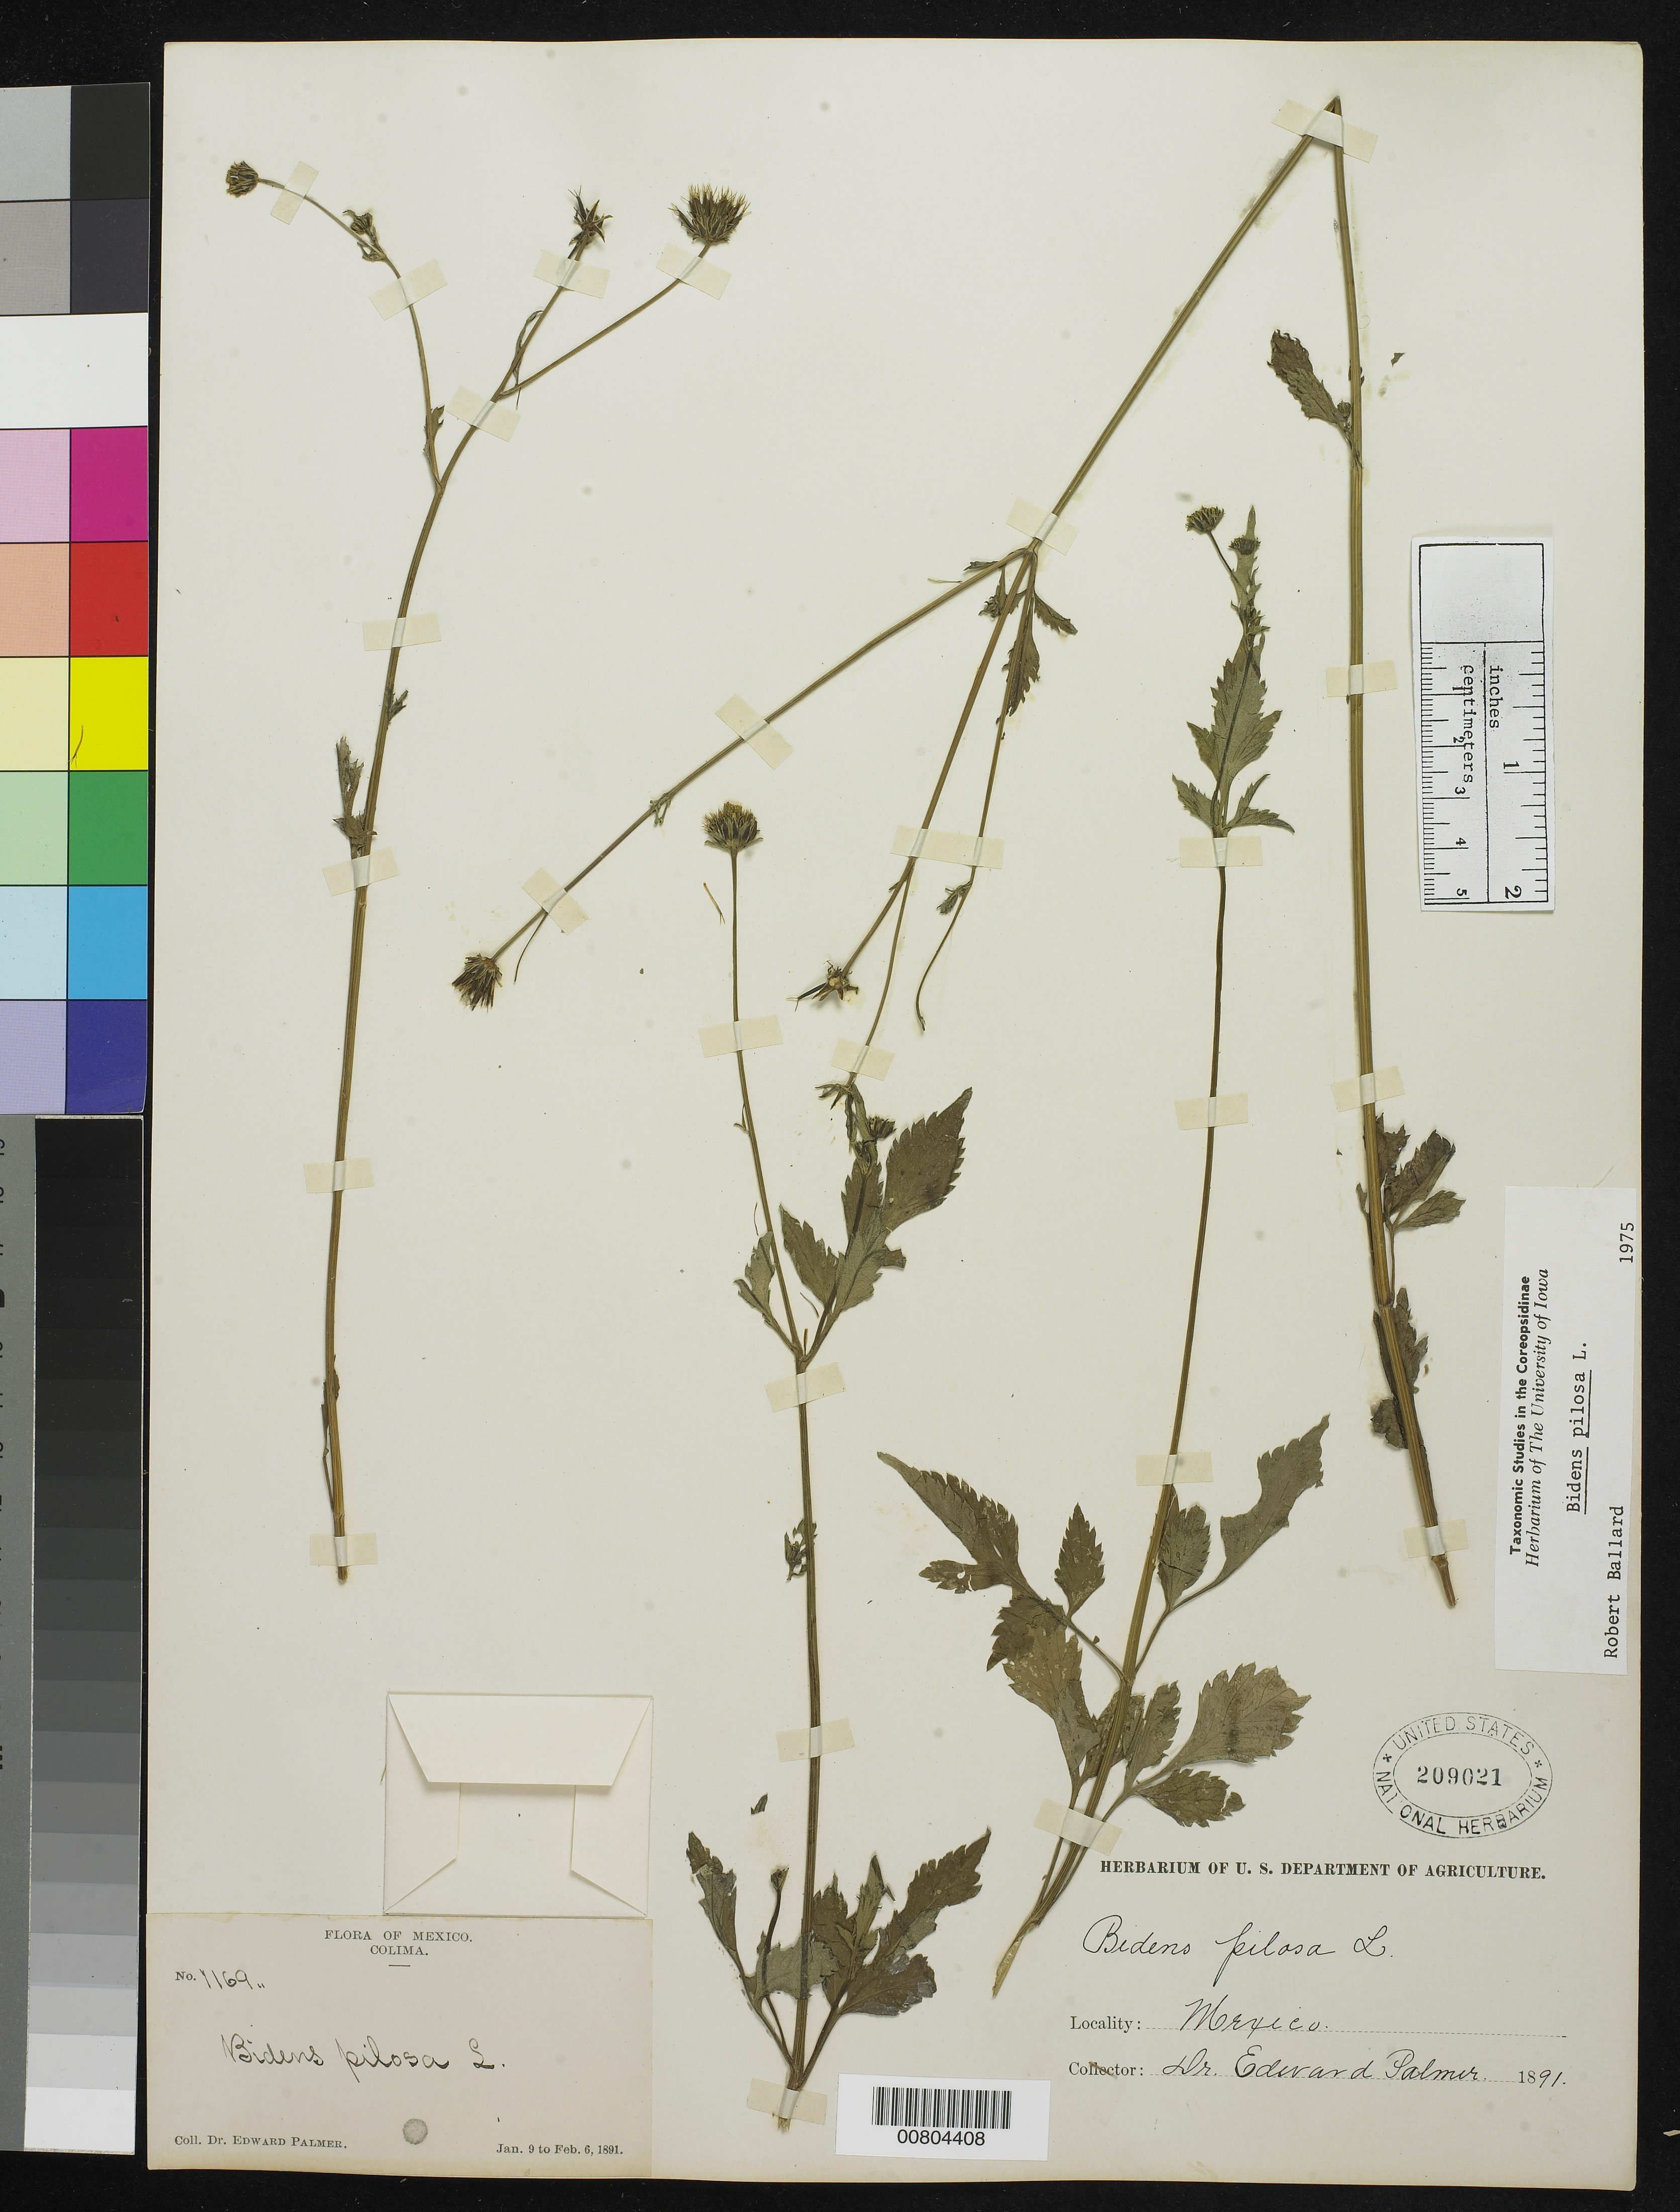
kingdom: Plantae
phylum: Tracheophyta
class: Magnoliopsida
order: Asterales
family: Asteraceae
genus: Bidens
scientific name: Bidens pilosa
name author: L.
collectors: E. Palmer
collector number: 1169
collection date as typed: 09 Jan 1891 to 06 Feb 1891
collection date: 1891-01-09/1891-02-06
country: Mexico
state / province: Colima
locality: Colima.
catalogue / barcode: US 209021